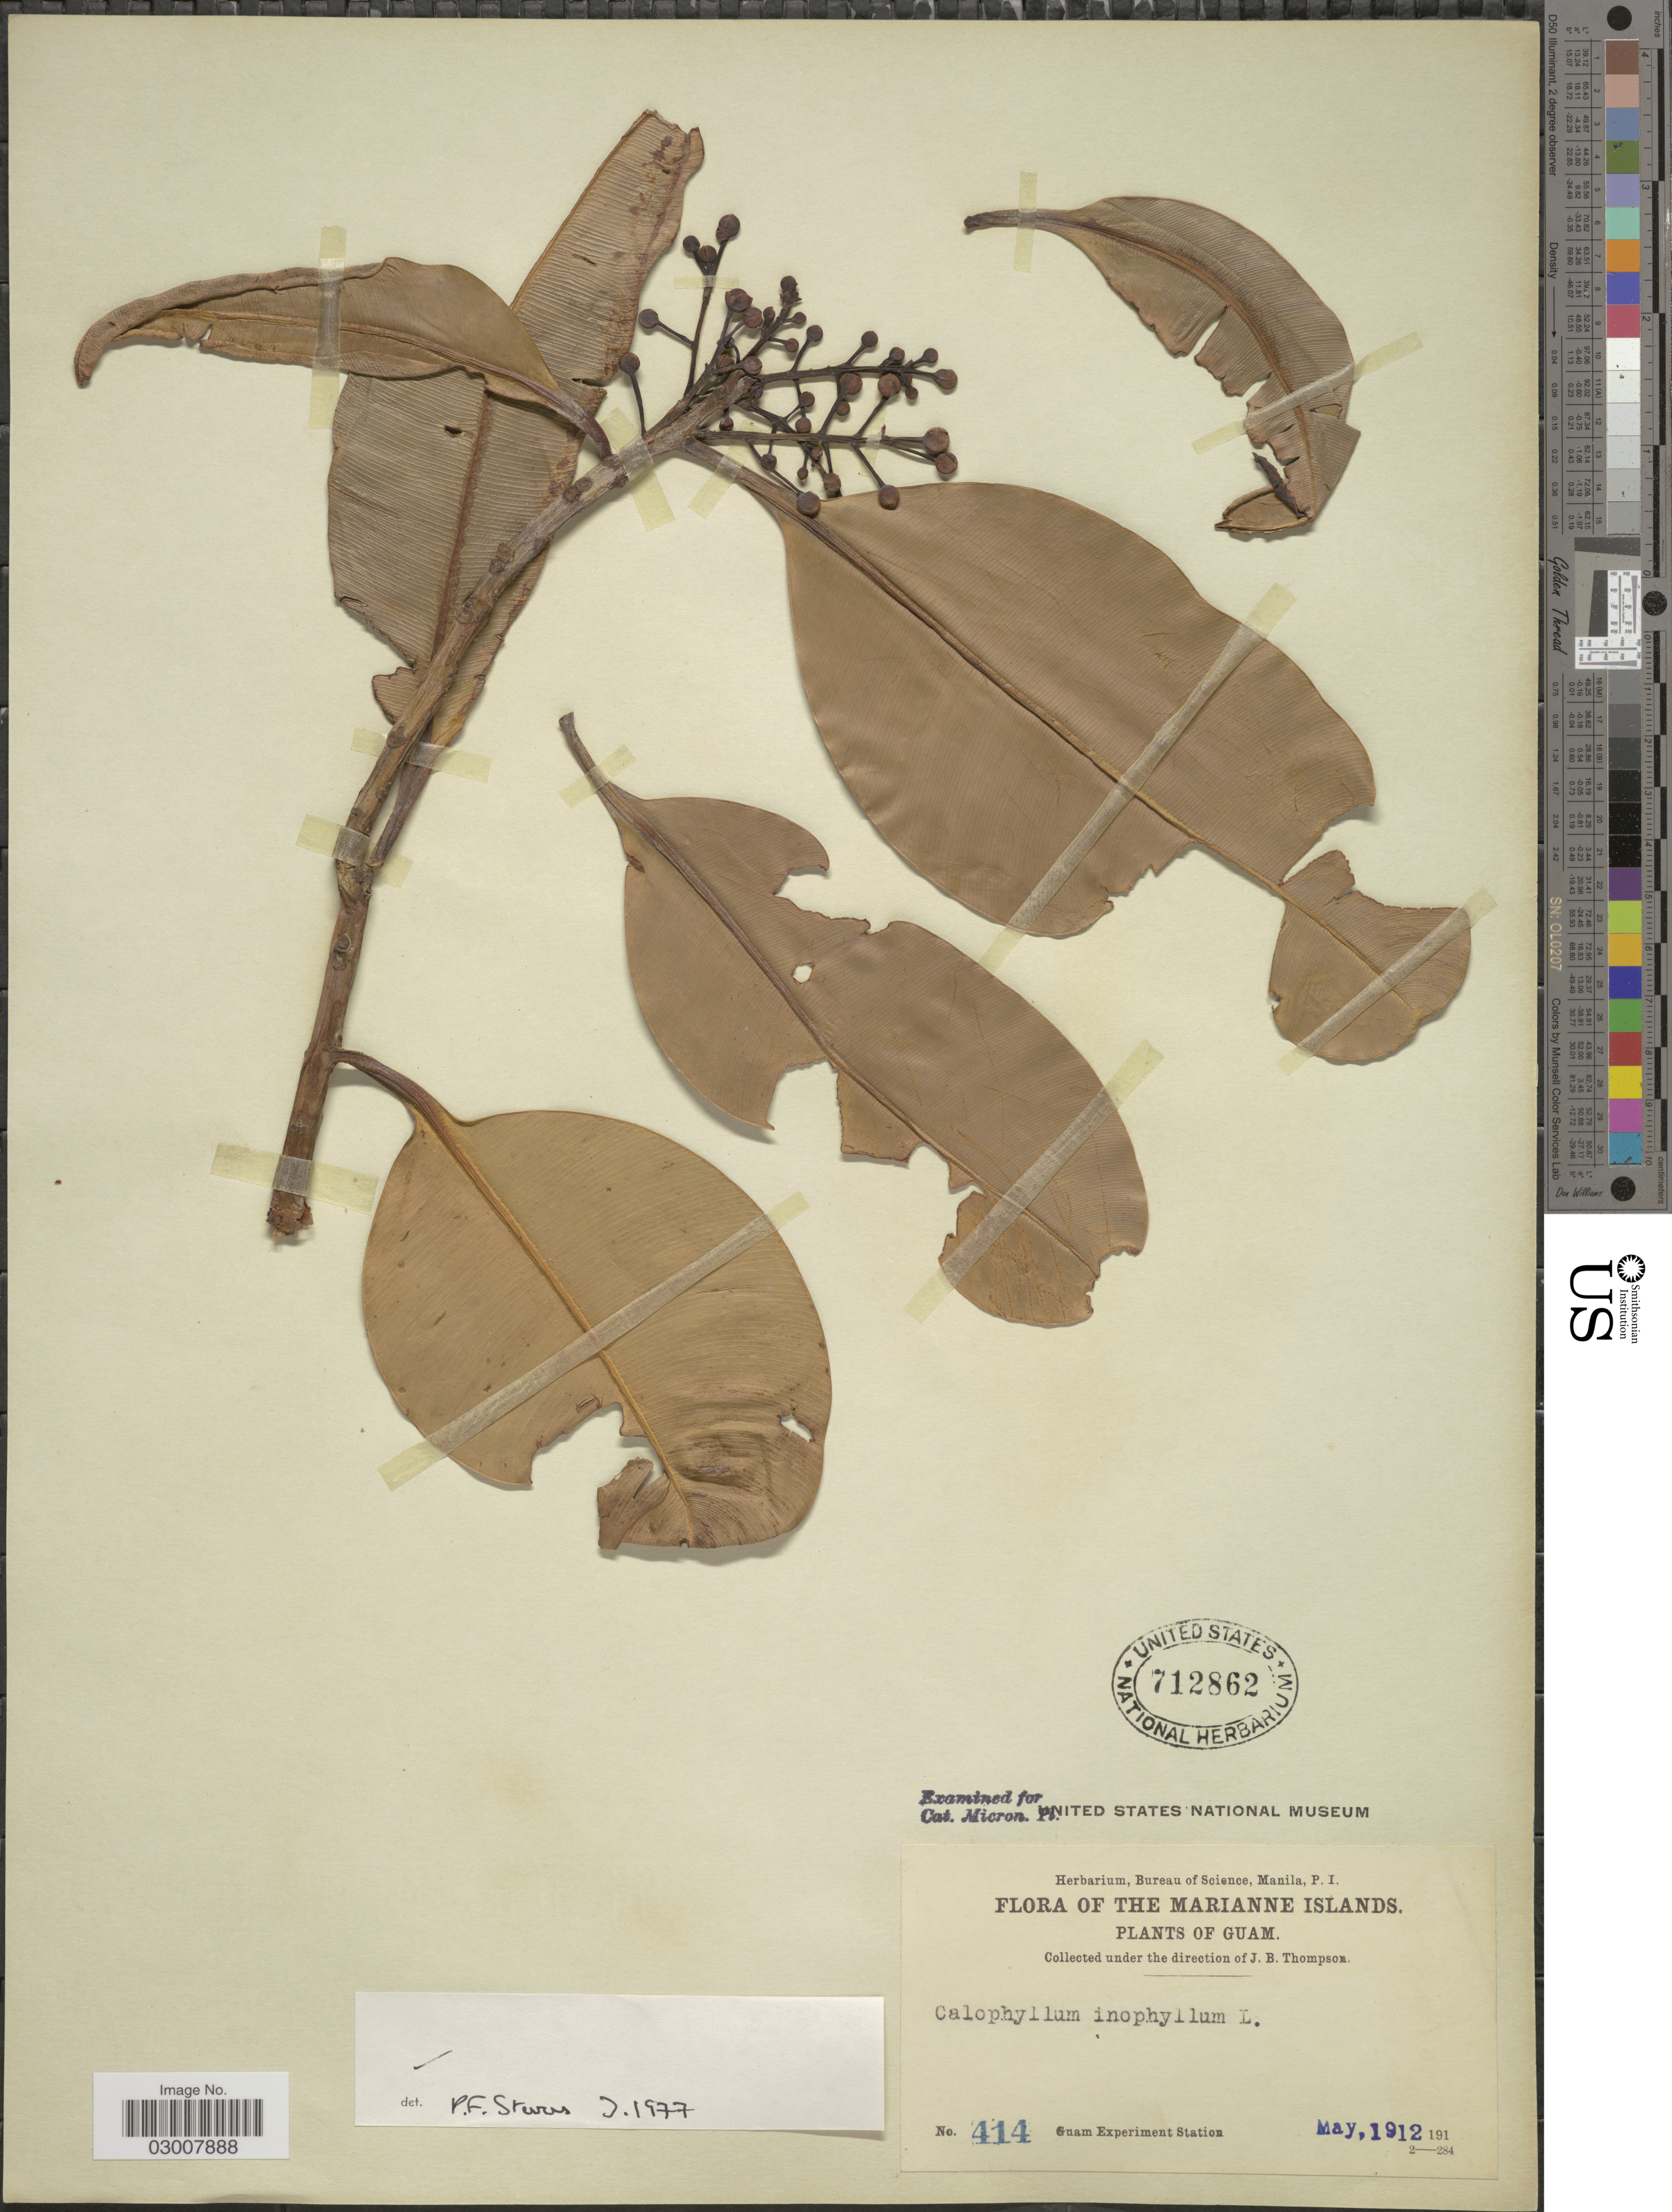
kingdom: Plantae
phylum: Tracheophyta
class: Magnoliopsida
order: Malpighiales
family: Calophyllaceae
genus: Calophyllum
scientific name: Calophyllum inophyllum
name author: L.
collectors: Guam Exp. Sta.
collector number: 414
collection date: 1912-05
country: Guam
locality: The Marianne Islands.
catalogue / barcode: US 712862